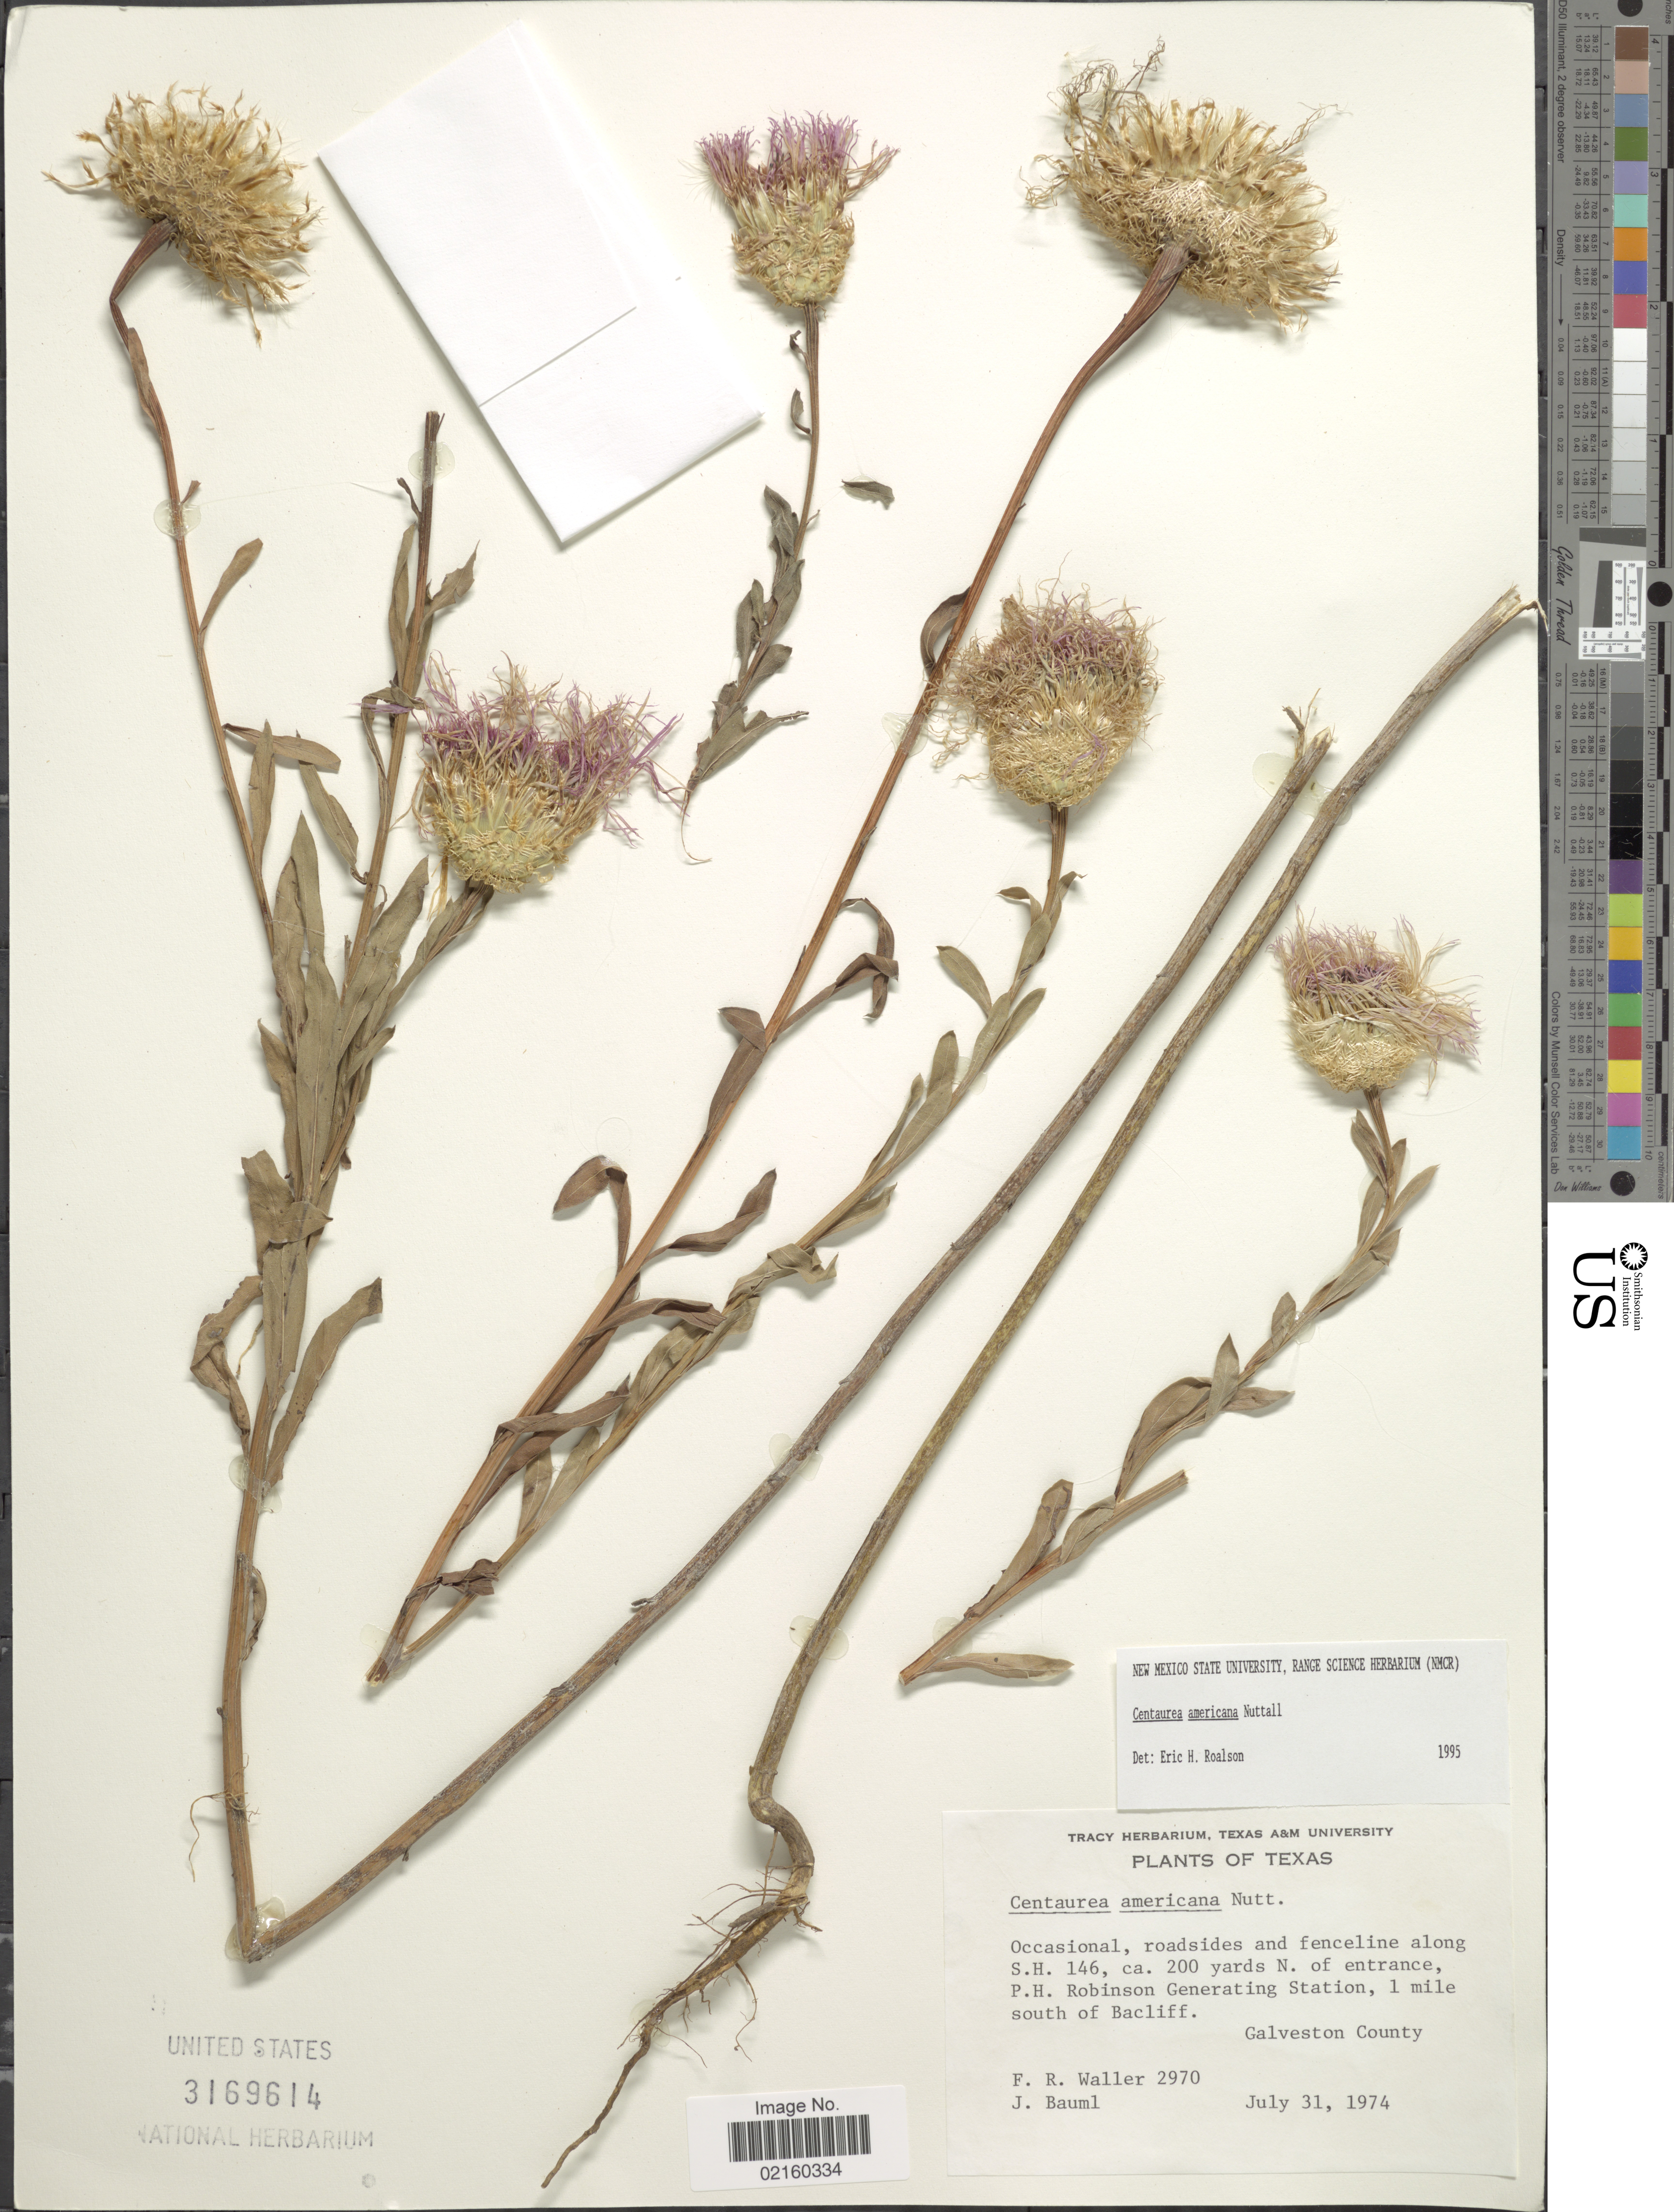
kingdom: Plantae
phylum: Tracheophyta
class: Magnoliopsida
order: Asterales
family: Asteraceae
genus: Plectocephalus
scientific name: Plectocephalus americanus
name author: (Nutt.) D. Don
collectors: F. R. Waller & J. Bauml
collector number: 2970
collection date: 1974-07-31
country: United States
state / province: Texas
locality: Along S. H. 146, ca 200 yards N of entrance, P. H. Robinson Generating Station, 1 mile south of Bacliff, Galveston County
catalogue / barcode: US 3169614